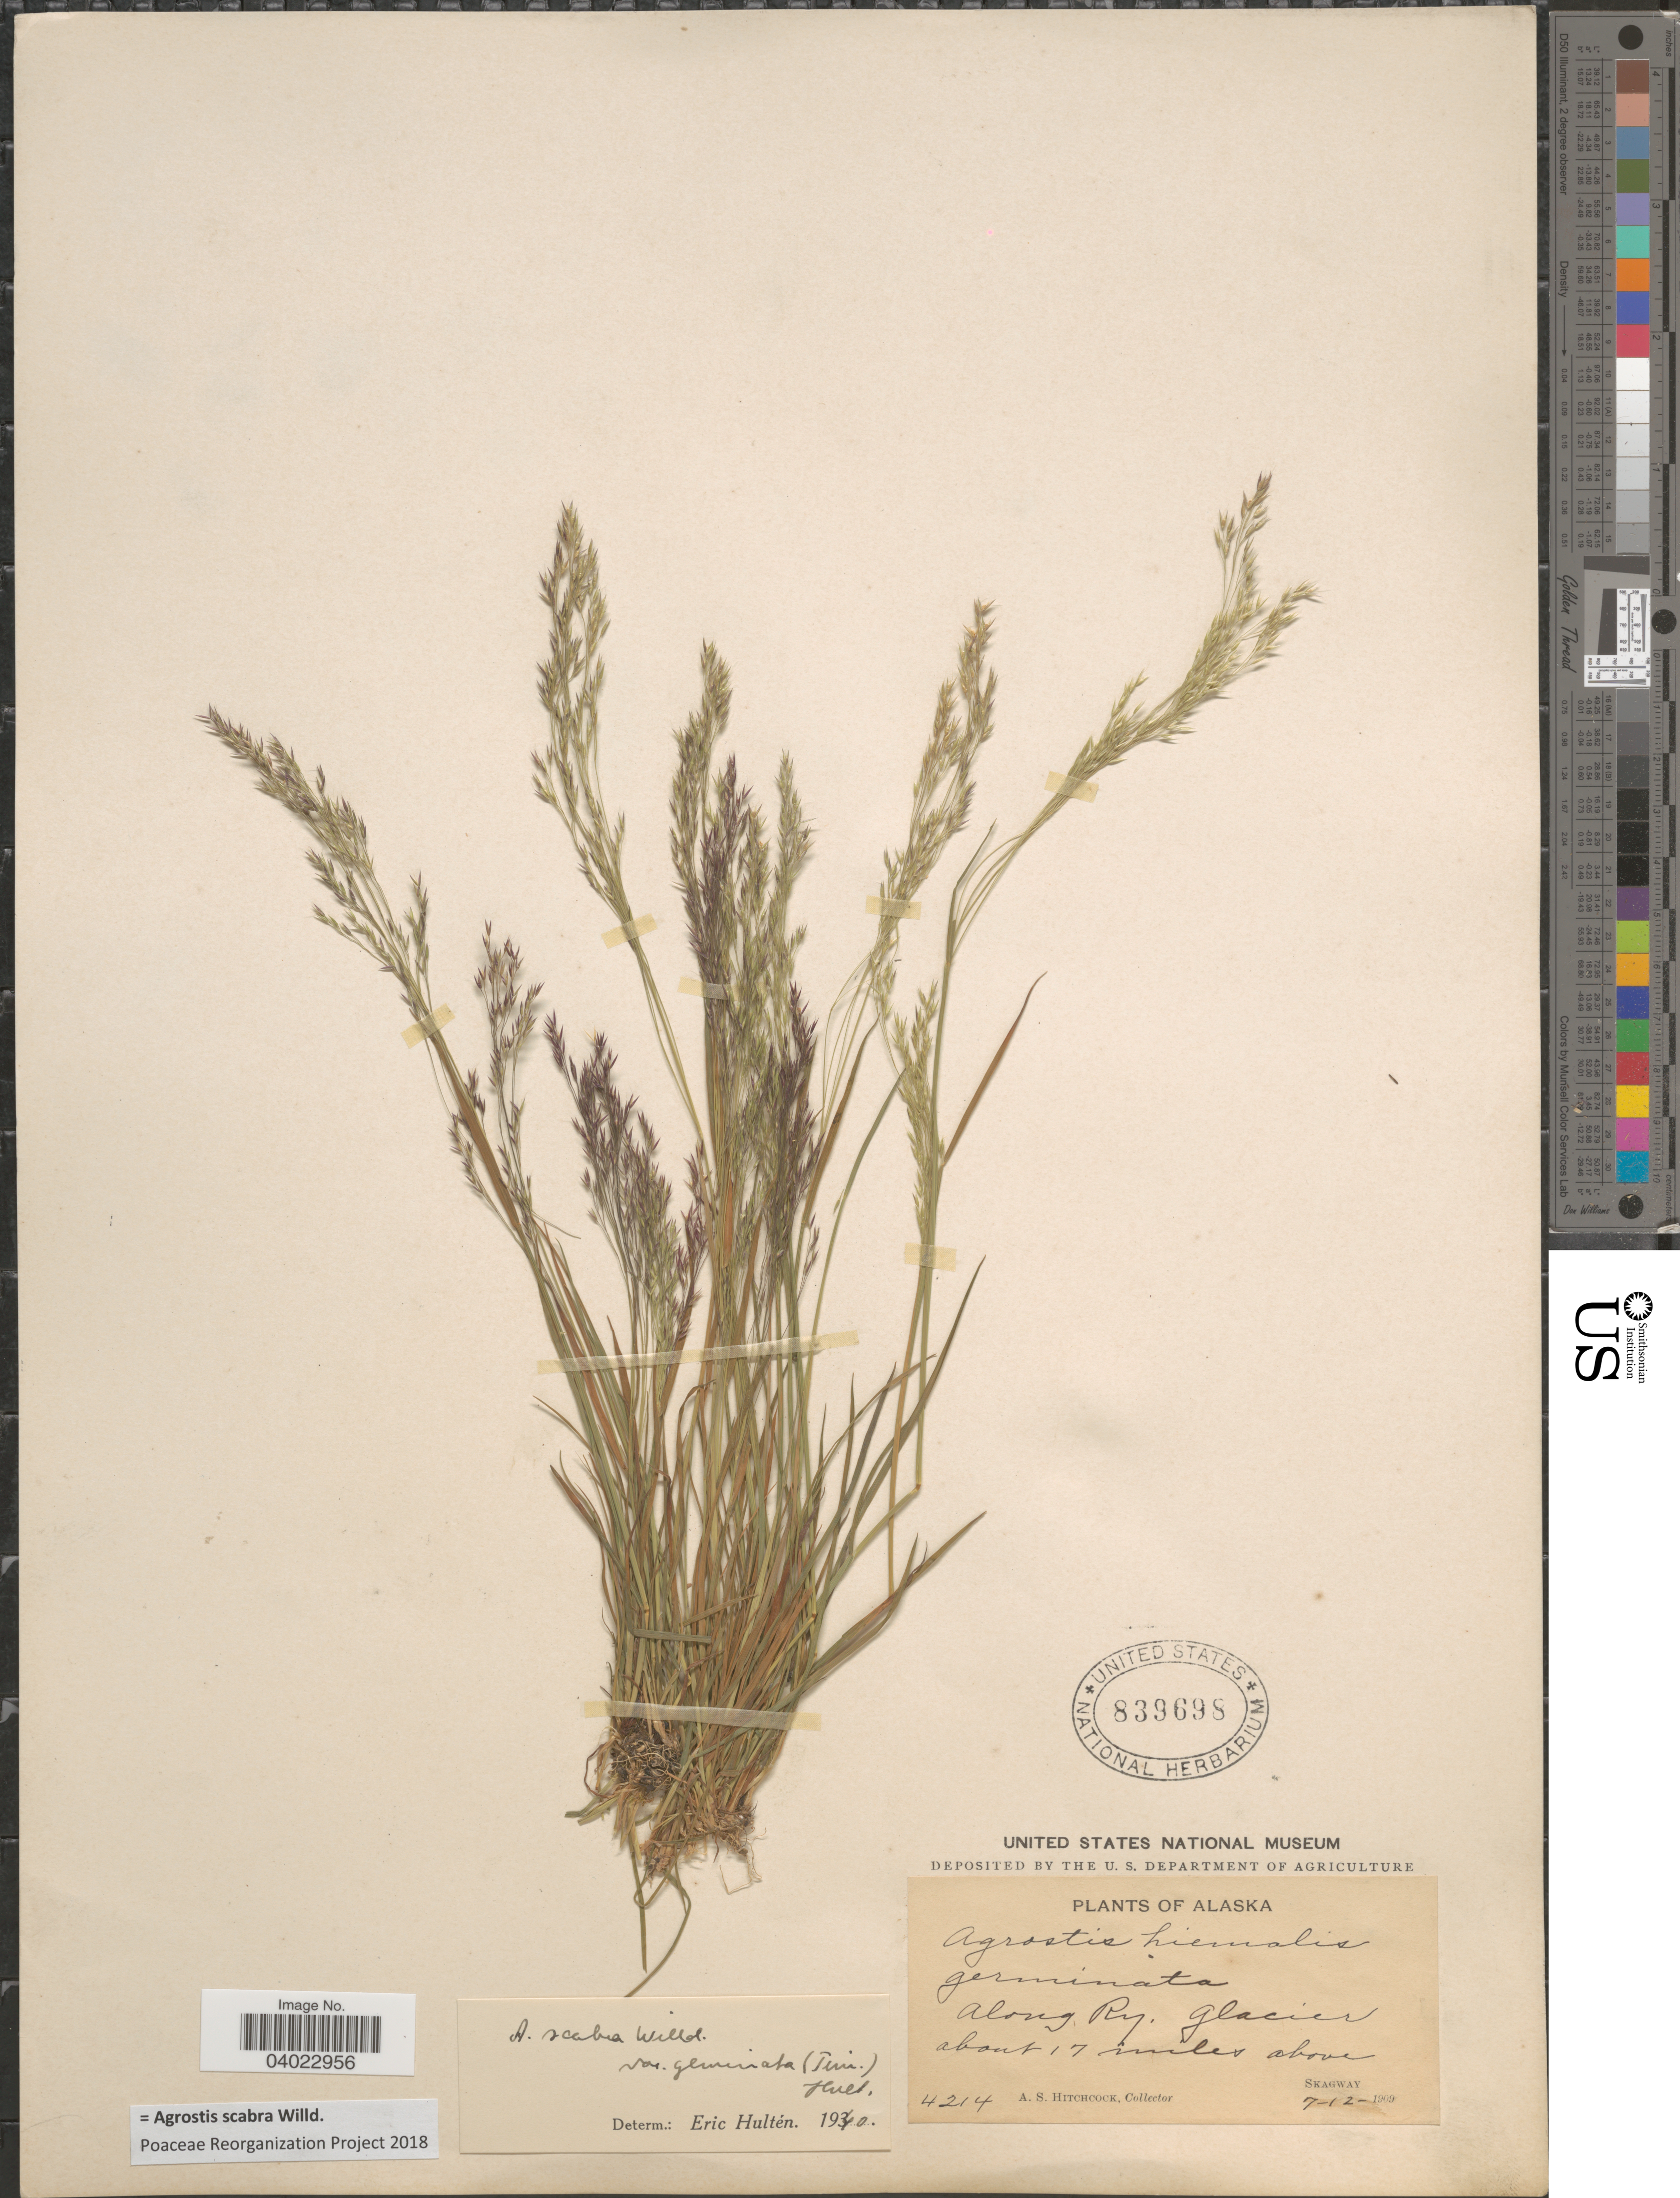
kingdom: Plantae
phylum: Tracheophyta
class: Liliopsida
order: Poales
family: Poaceae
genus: Agrostis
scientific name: Agrostis scabra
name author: Willd.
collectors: A. S. Hitchcock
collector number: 4214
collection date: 1909-07-12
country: United States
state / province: Alaska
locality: Along Ry. Glacier about 17 miles above Skagway.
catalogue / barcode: US 839698